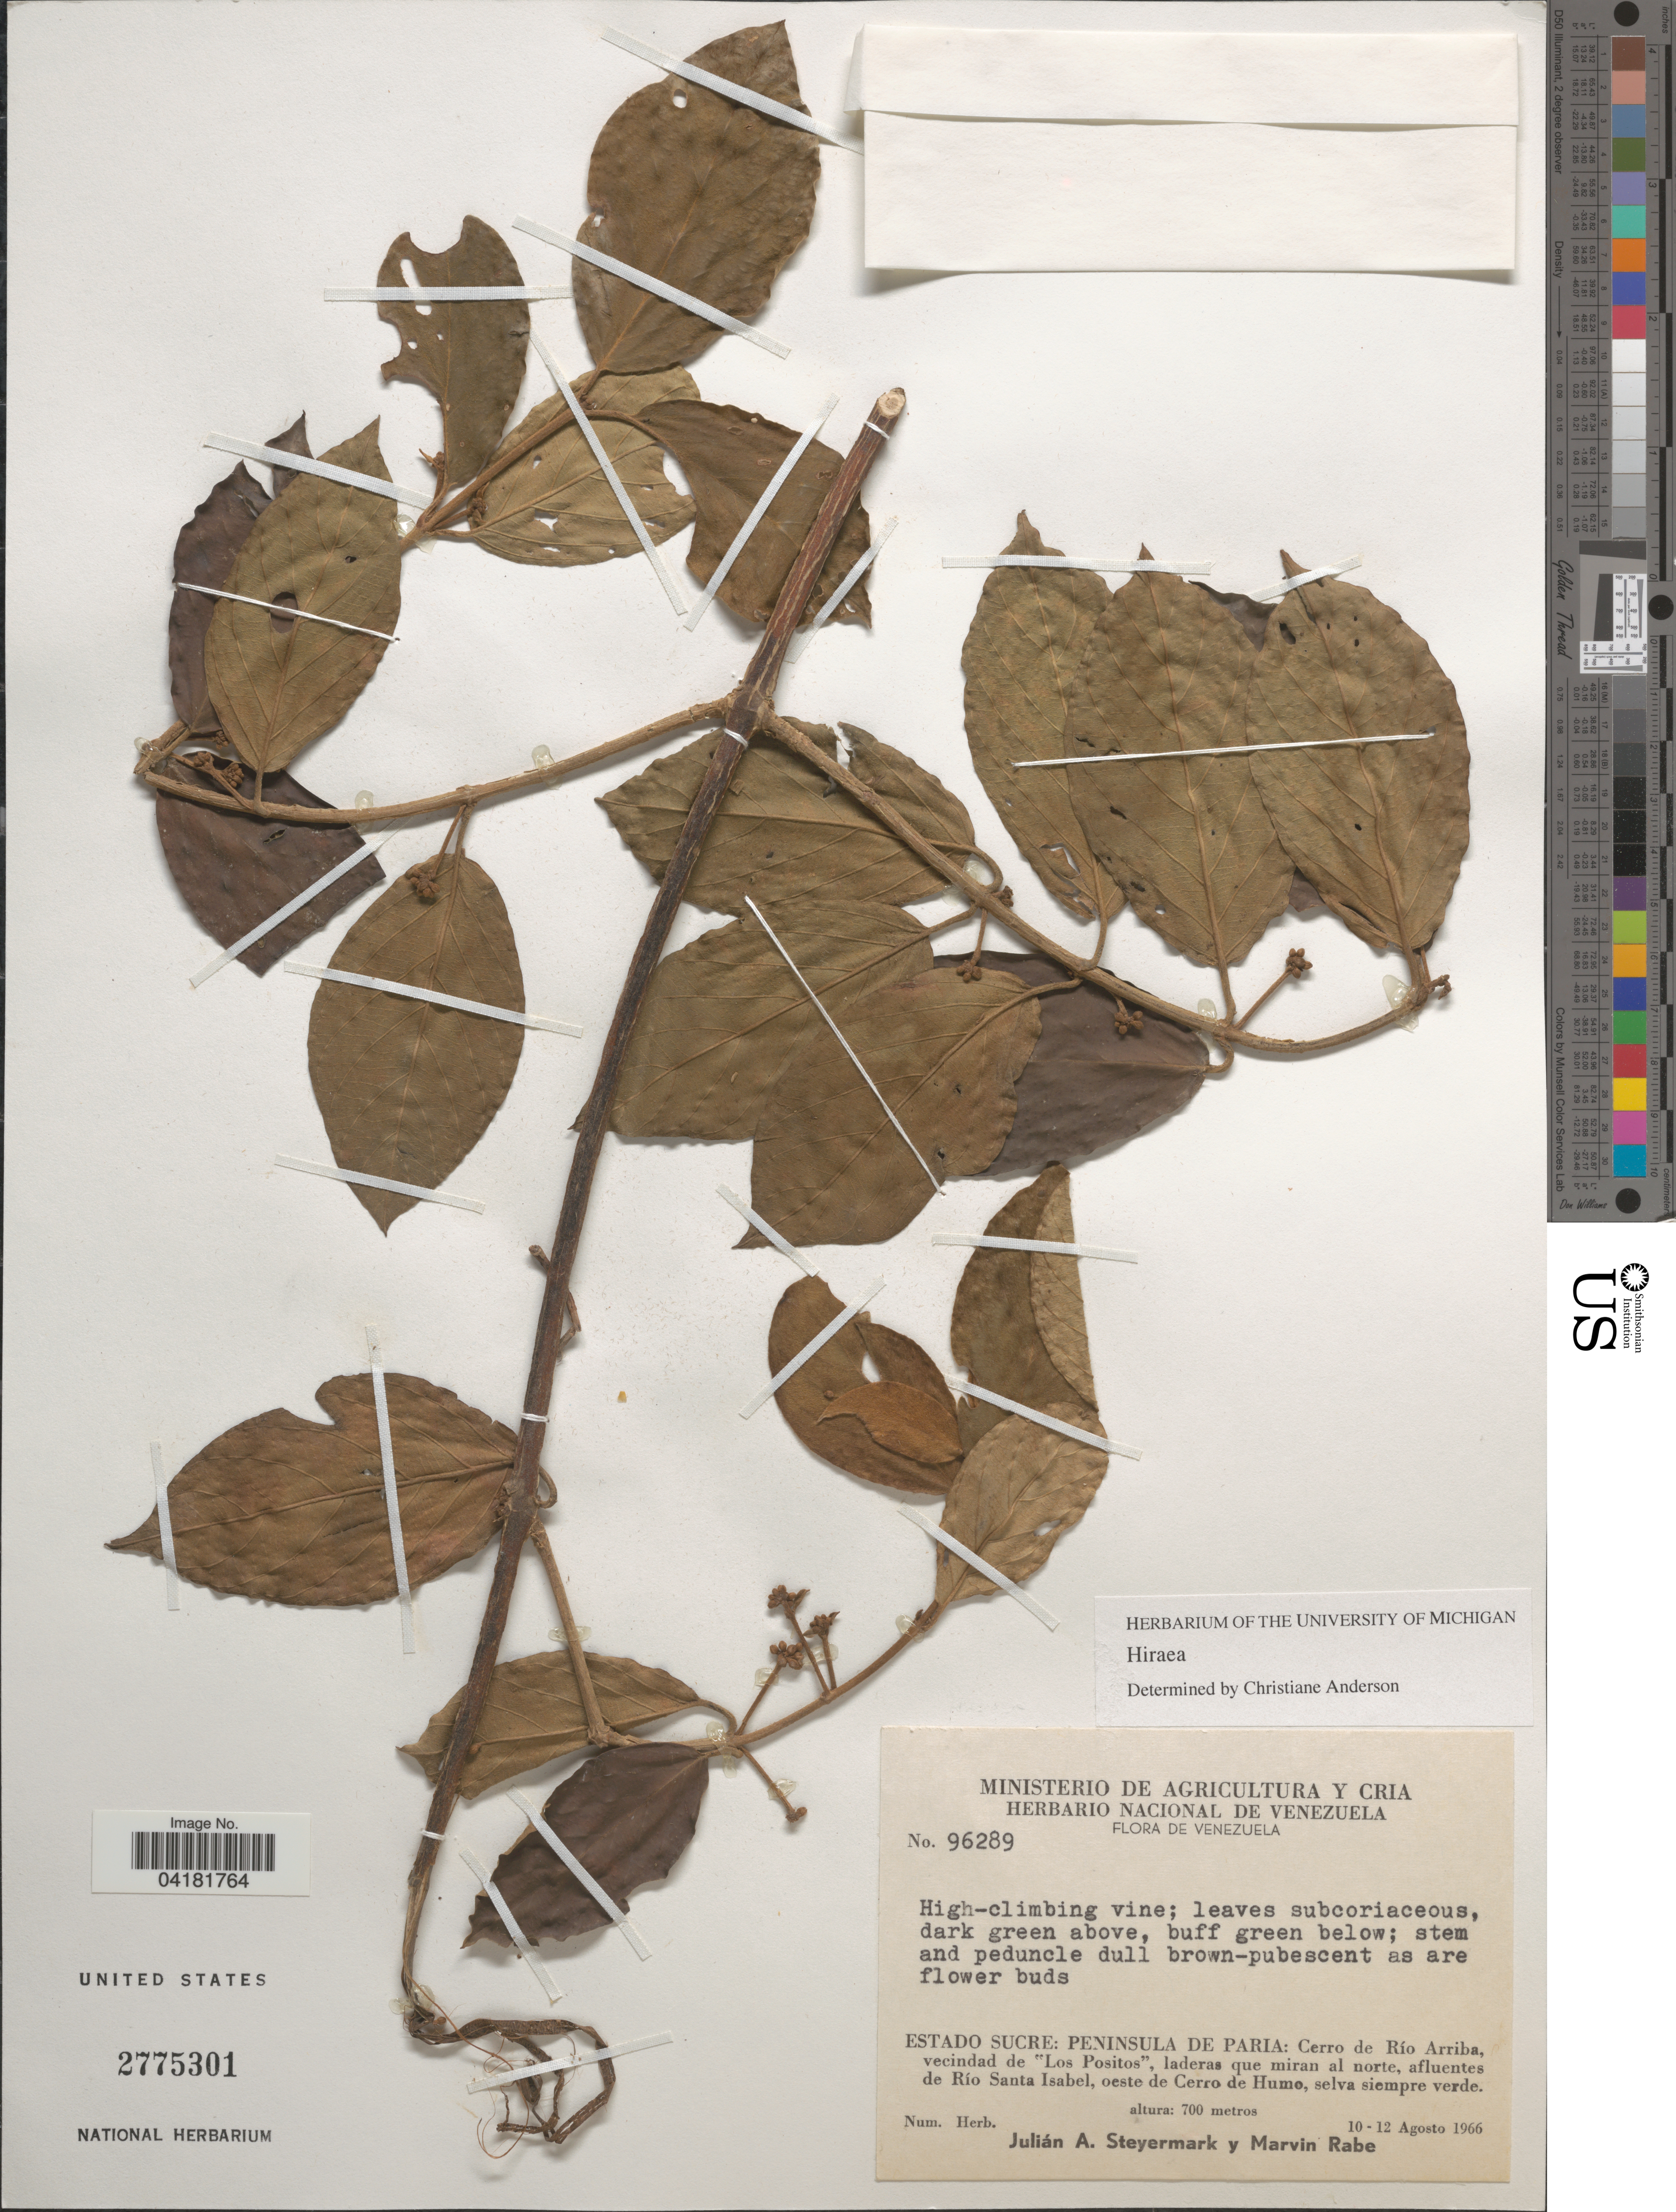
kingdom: Plantae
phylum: Tracheophyta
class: Magnoliopsida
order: Malpighiales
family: Malpighiaceae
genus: Hiraea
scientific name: Hiraea sp.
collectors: J. Steyermark & M. Rabe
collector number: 96289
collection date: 1966-08-10/1966-08-12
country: Venezuela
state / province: Sucre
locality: Peninsula de Paria: Cerro de Río Arriba, vecindad de "Los Positos", laderas que miran al norte, afluentes de Río Santa Isabel, oeste de Cerro de Humo.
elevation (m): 700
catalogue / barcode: US 2775301